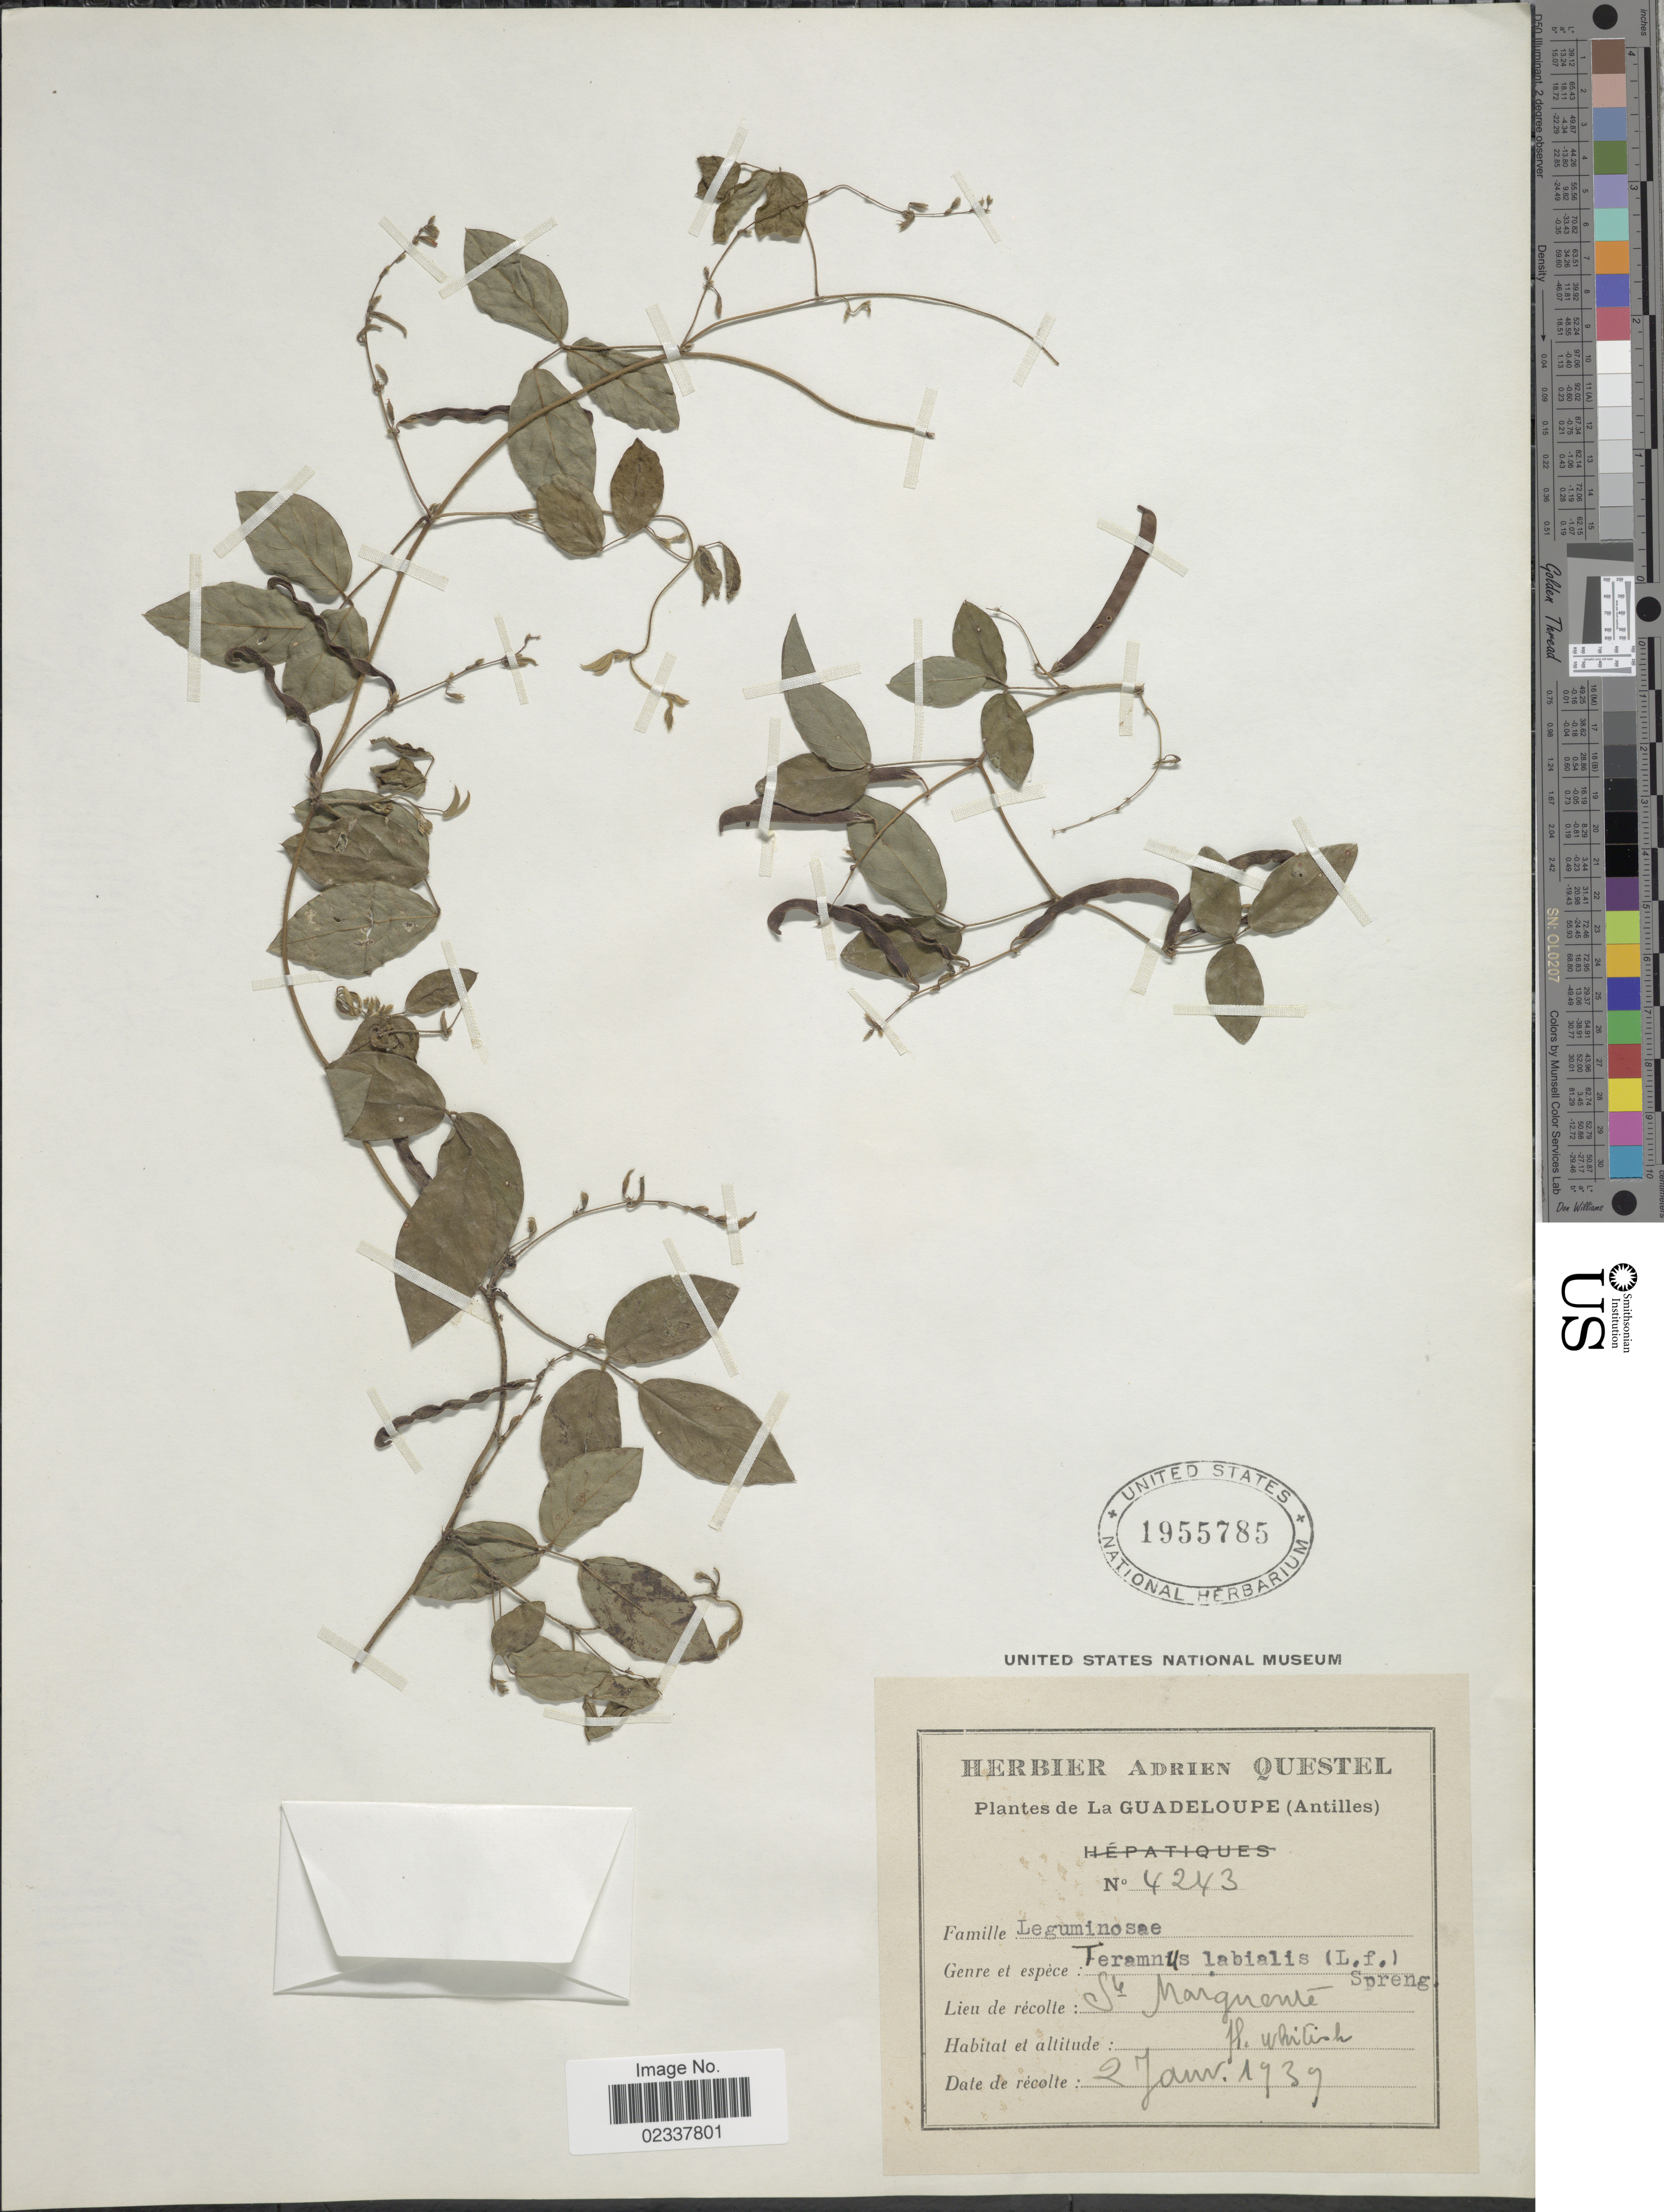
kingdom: Plantae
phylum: Tracheophyta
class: Magnoliopsida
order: Fabales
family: Fabaceae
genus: Teramnus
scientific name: Teramnus labialis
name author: (L. f.) Spreng.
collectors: ex herb. A. Questal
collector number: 4243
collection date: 1939-01-02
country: Guadeloupe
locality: St Marguerite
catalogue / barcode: US 1955785